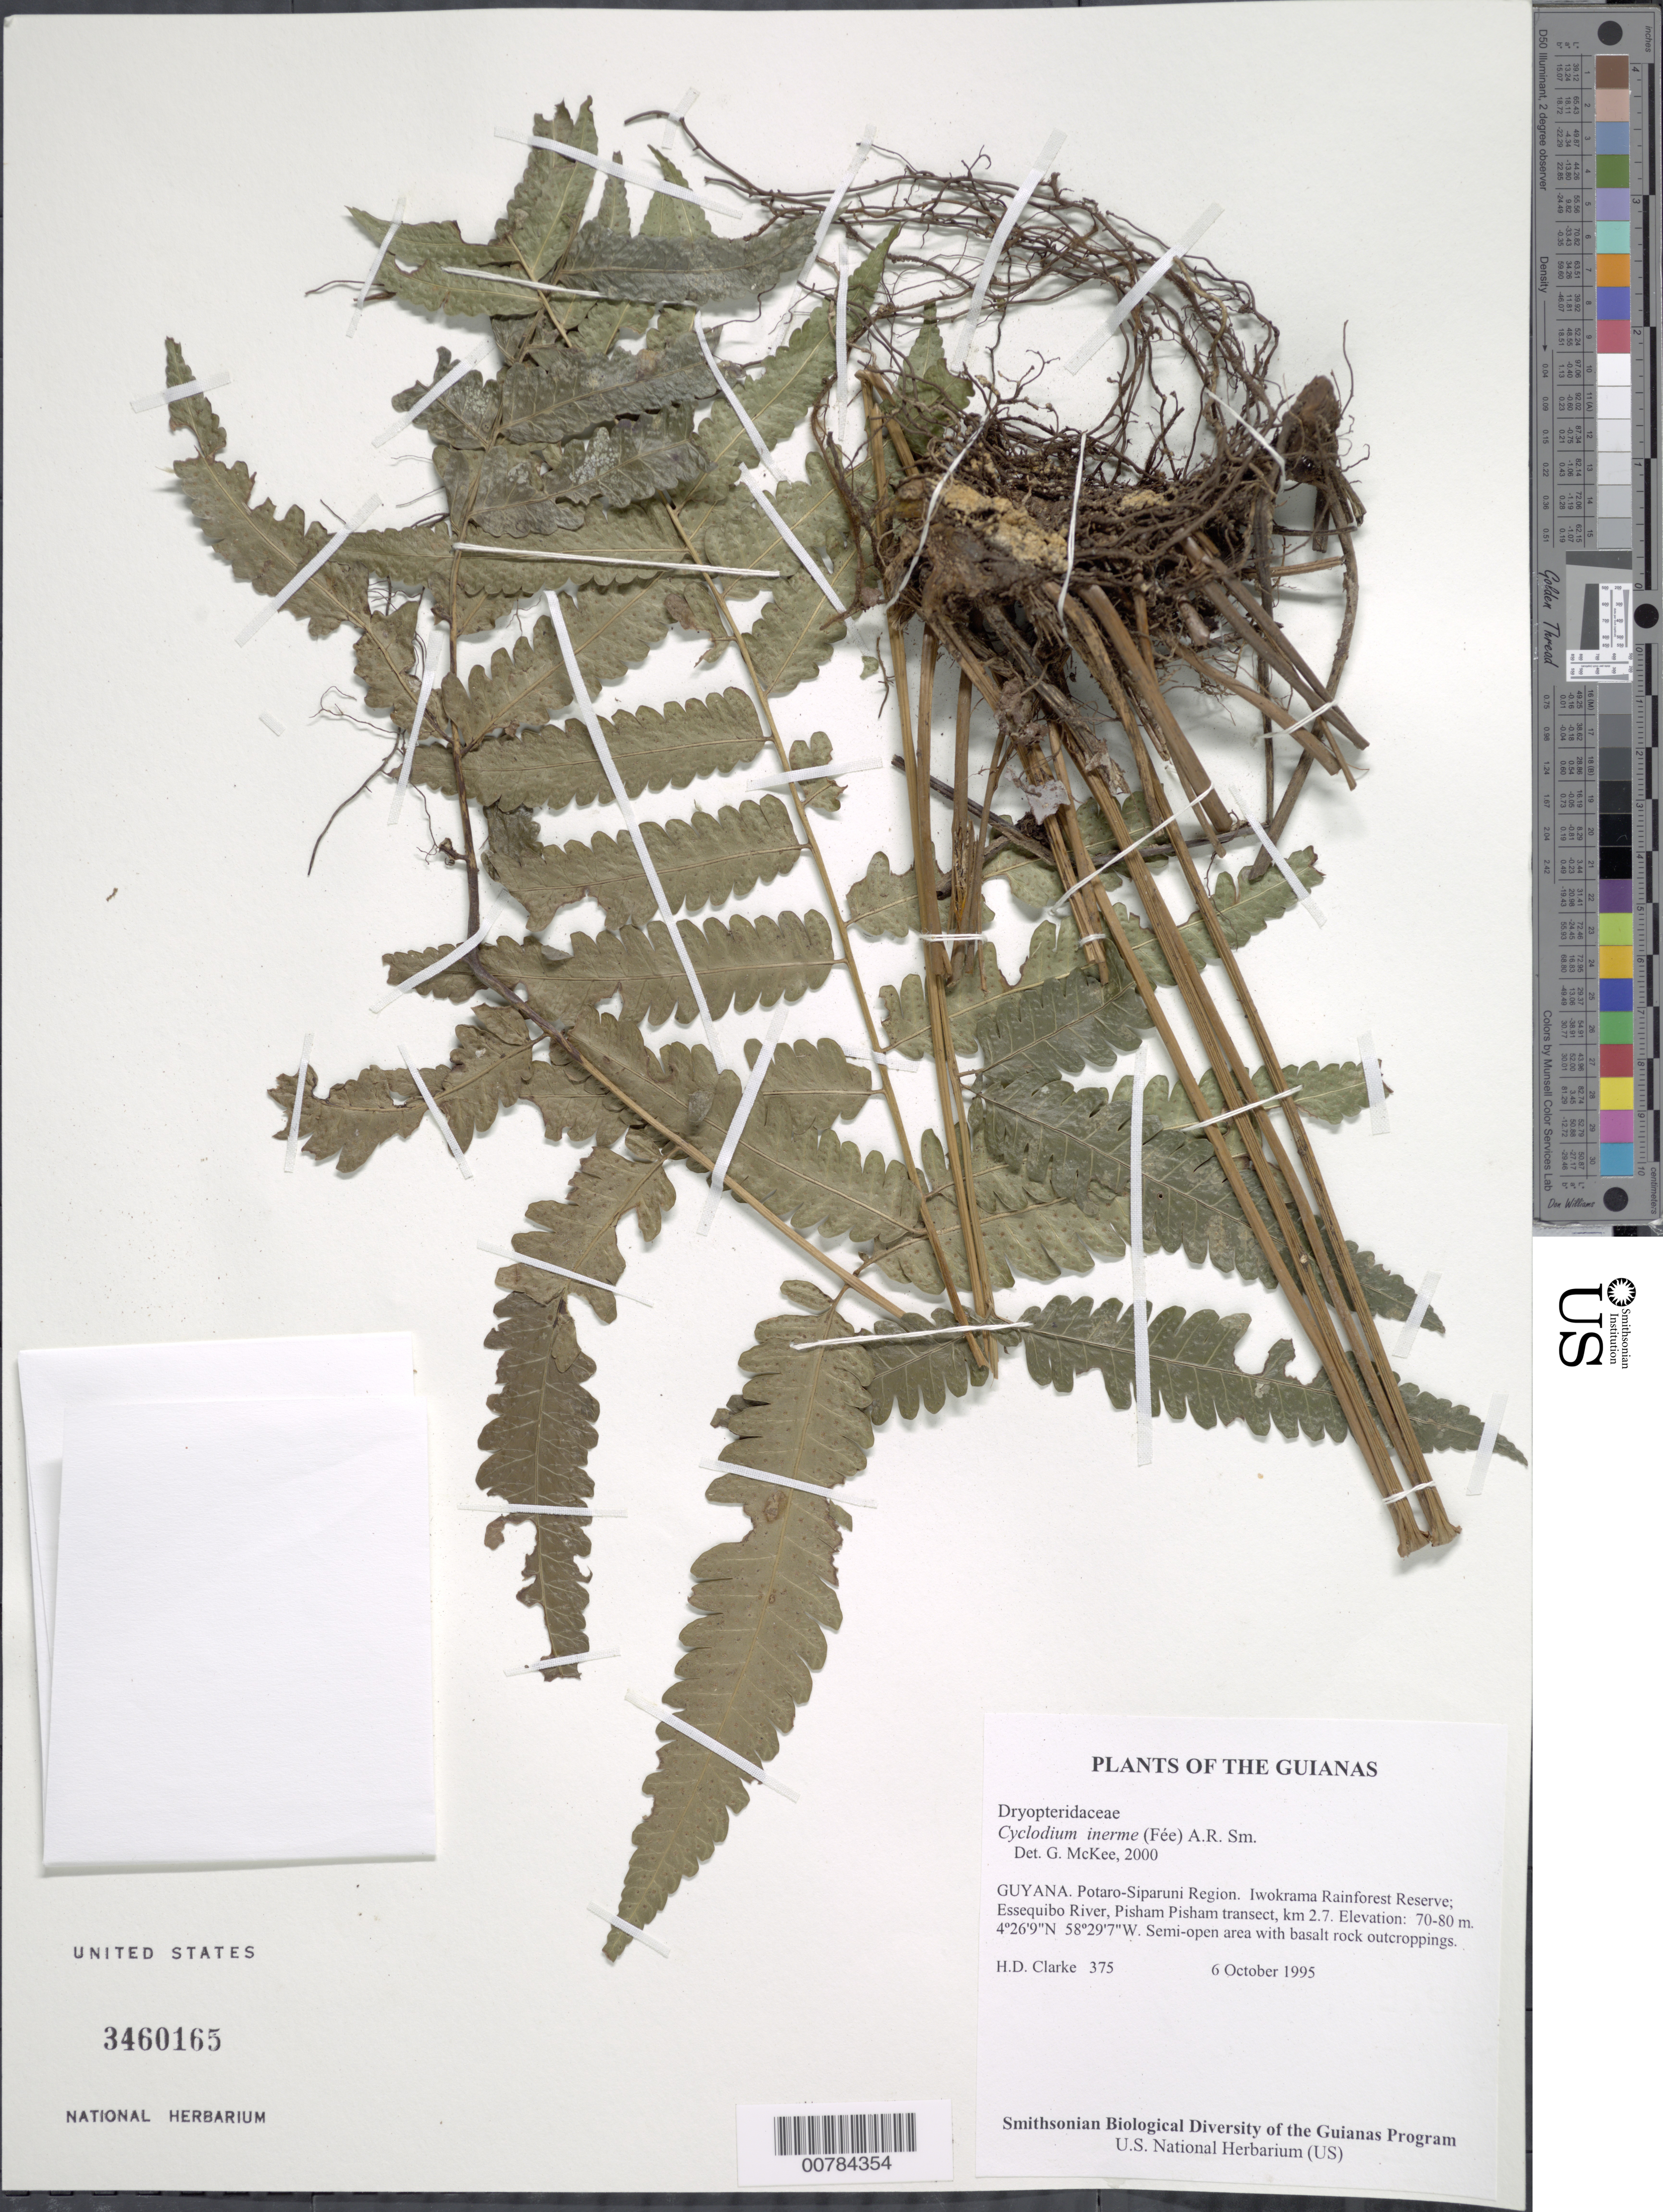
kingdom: Plantae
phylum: Tracheophyta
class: Polypodiopsida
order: Polypodiales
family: Dryopteridaceae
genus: Cyclodium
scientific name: Cyclodium inerme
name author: (Fée) A.R. Sm.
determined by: McKee, G. S., (US), NMNH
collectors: H. D. Clarke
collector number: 375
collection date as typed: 6 October 1995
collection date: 1995-10-06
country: Guyana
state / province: Potaro-Siparuni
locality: Iwokrama Rainforest Reserve; Essequibo River, Pisham Pisham transect, km 2.7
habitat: Semi-open area with basalt rock outcroppings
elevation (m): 70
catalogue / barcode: US 3460165